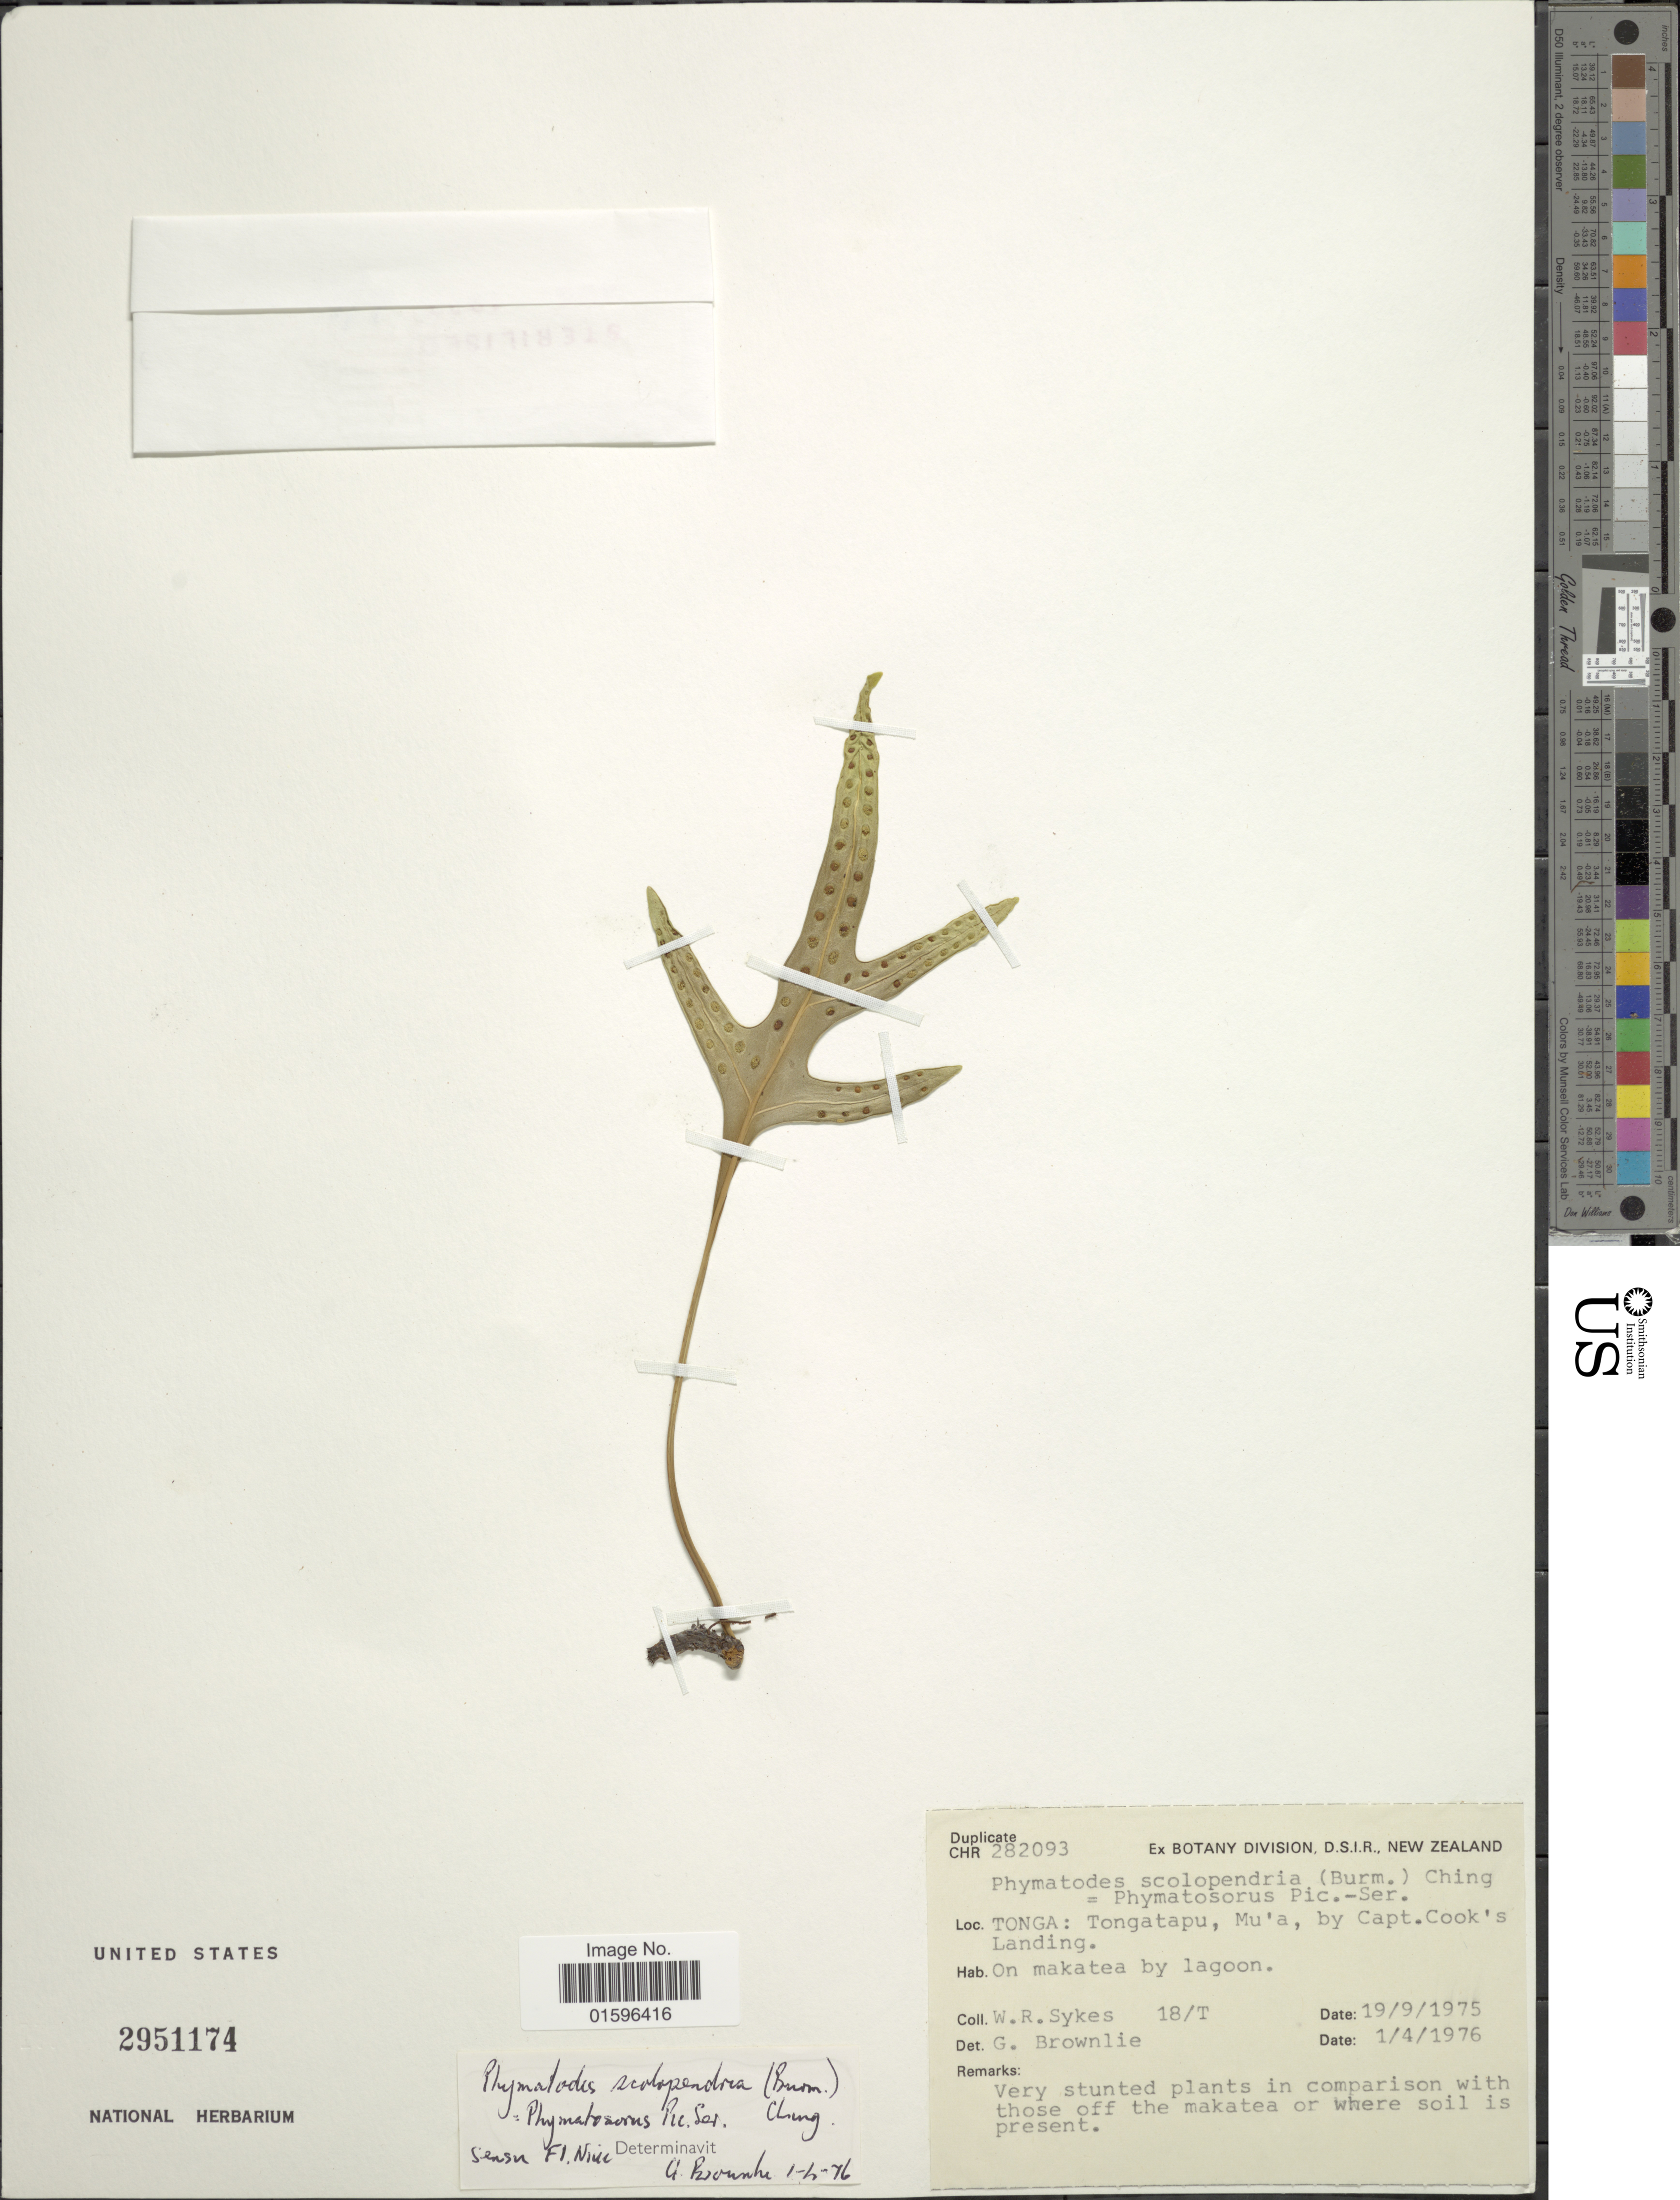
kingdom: Plantae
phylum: Tracheophyta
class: Polypodiopsida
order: Polypodiales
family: Polypodiaceae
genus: Polypodium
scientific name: Polypodium scolopendria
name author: Burm. f.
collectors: W. R. Sykes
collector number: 18/T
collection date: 1975-09-19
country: Tonga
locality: Tonga: Tongatapu, Mu'a, on makatea by lagoon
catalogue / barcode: US 2951174